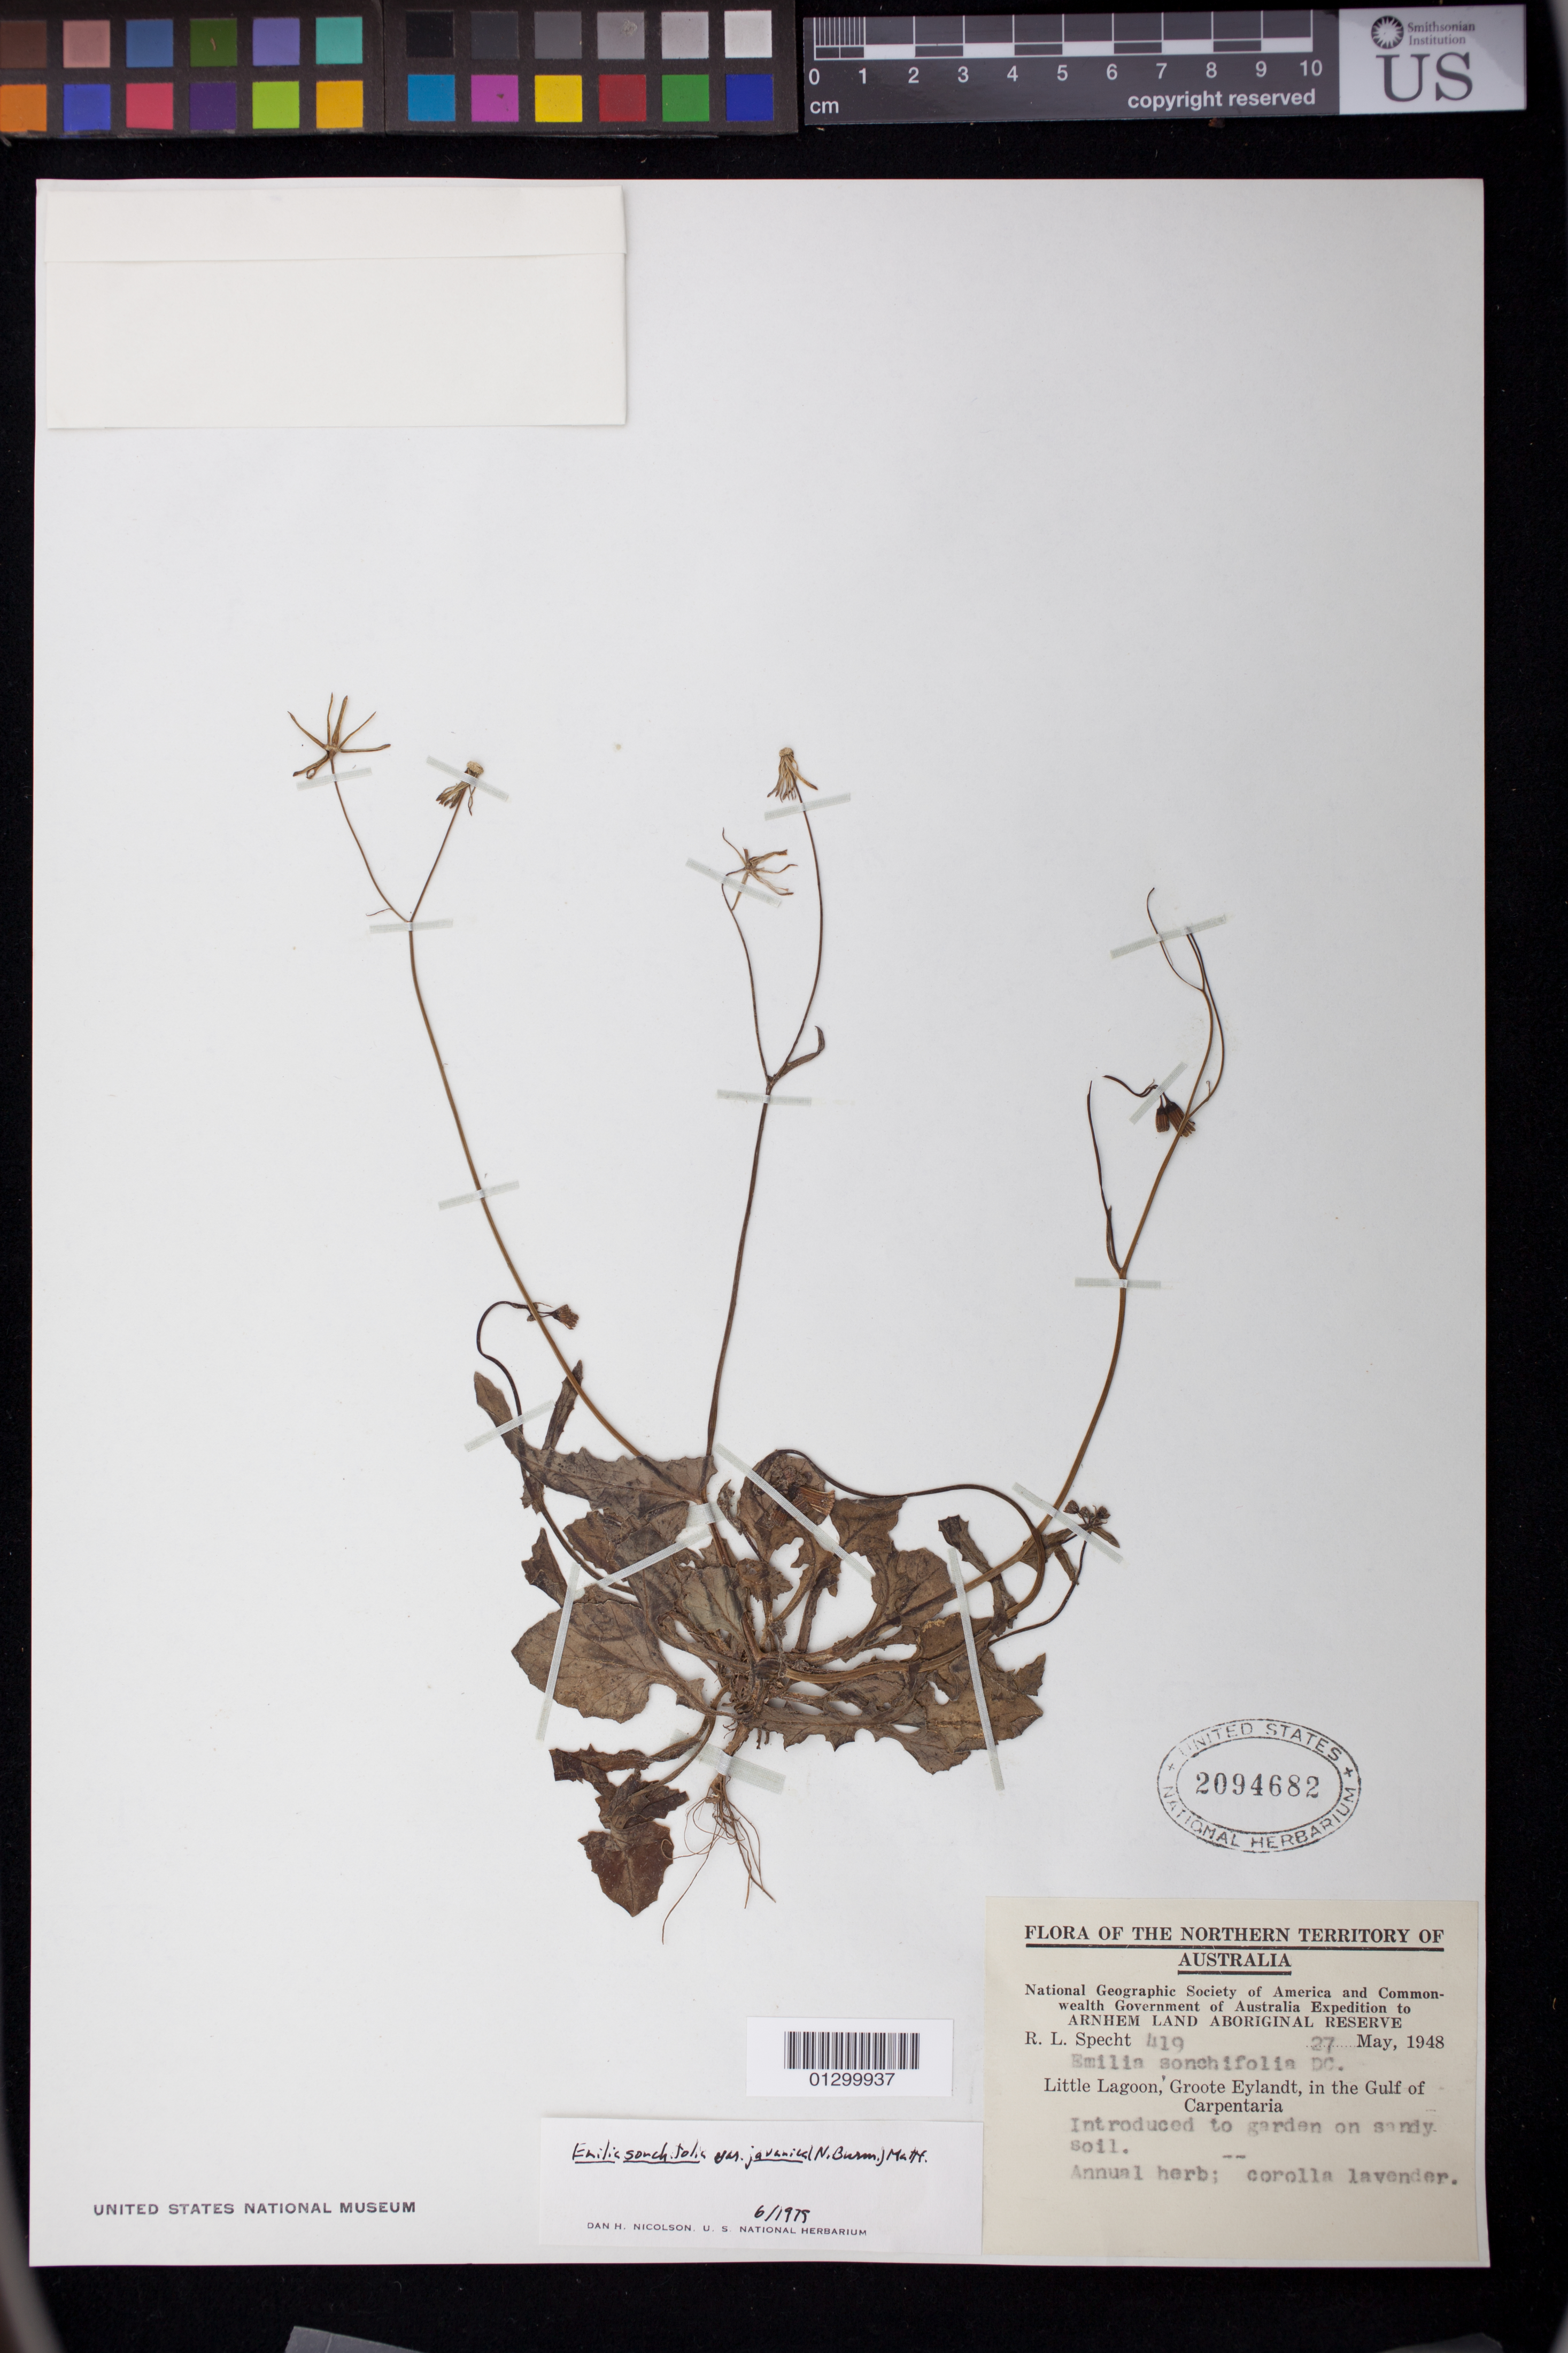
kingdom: Plantae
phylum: Tracheophyta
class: Magnoliopsida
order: Asterales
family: Asteraceae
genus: Emilia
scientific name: Emilia sonchifolia var. javanica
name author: (Burm. f.) Mattf.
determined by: Nicolson, Dan H.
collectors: R. L. Specht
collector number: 419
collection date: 1948-05-27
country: Australia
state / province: Northern Territory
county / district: East Arnhem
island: Groote Eylandt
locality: Little Lagoon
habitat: Introduced to garden on sandy soil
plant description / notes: Annual herb; corolla lavender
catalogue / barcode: US 2094682